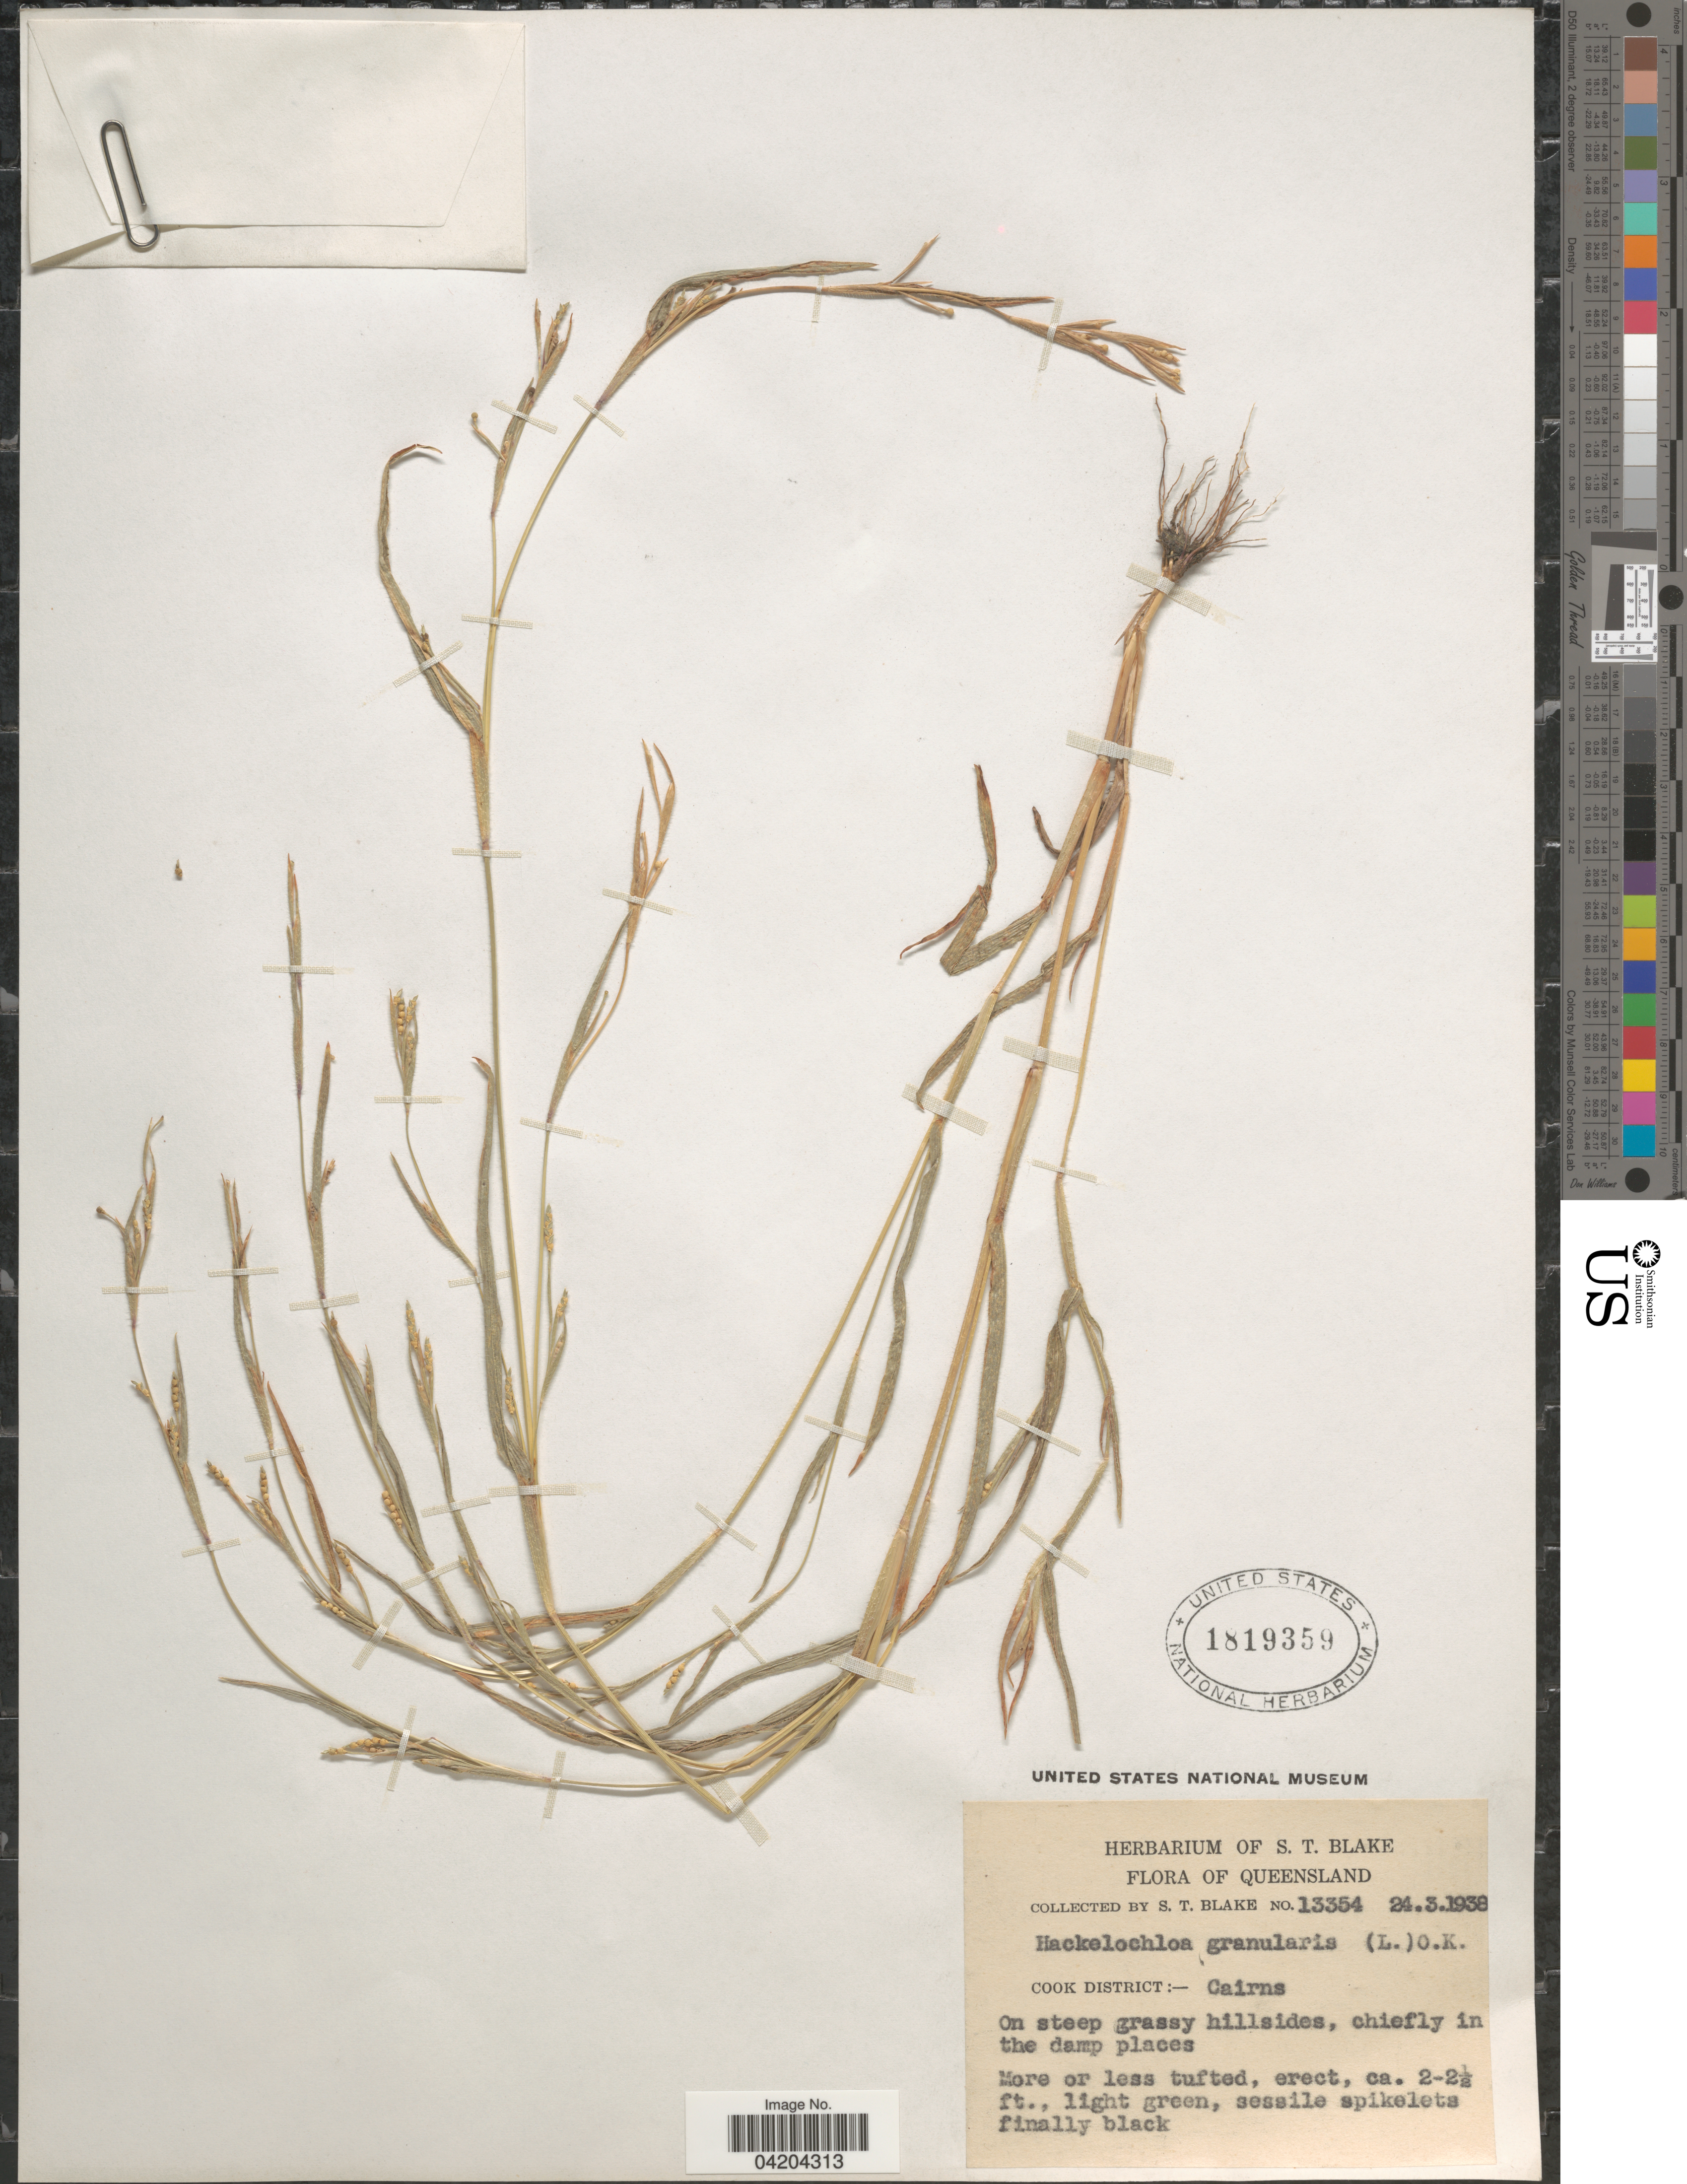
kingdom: Plantae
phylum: Tracheophyta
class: Liliopsida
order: Poales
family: Poaceae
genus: Mnesithea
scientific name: Mnesithea granularis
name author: (L.) de Koning & Sosef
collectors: S. T. Blake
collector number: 13354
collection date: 1938-03-24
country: Australia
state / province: Queensland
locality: Cook District: Cairns.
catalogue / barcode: US 1819359